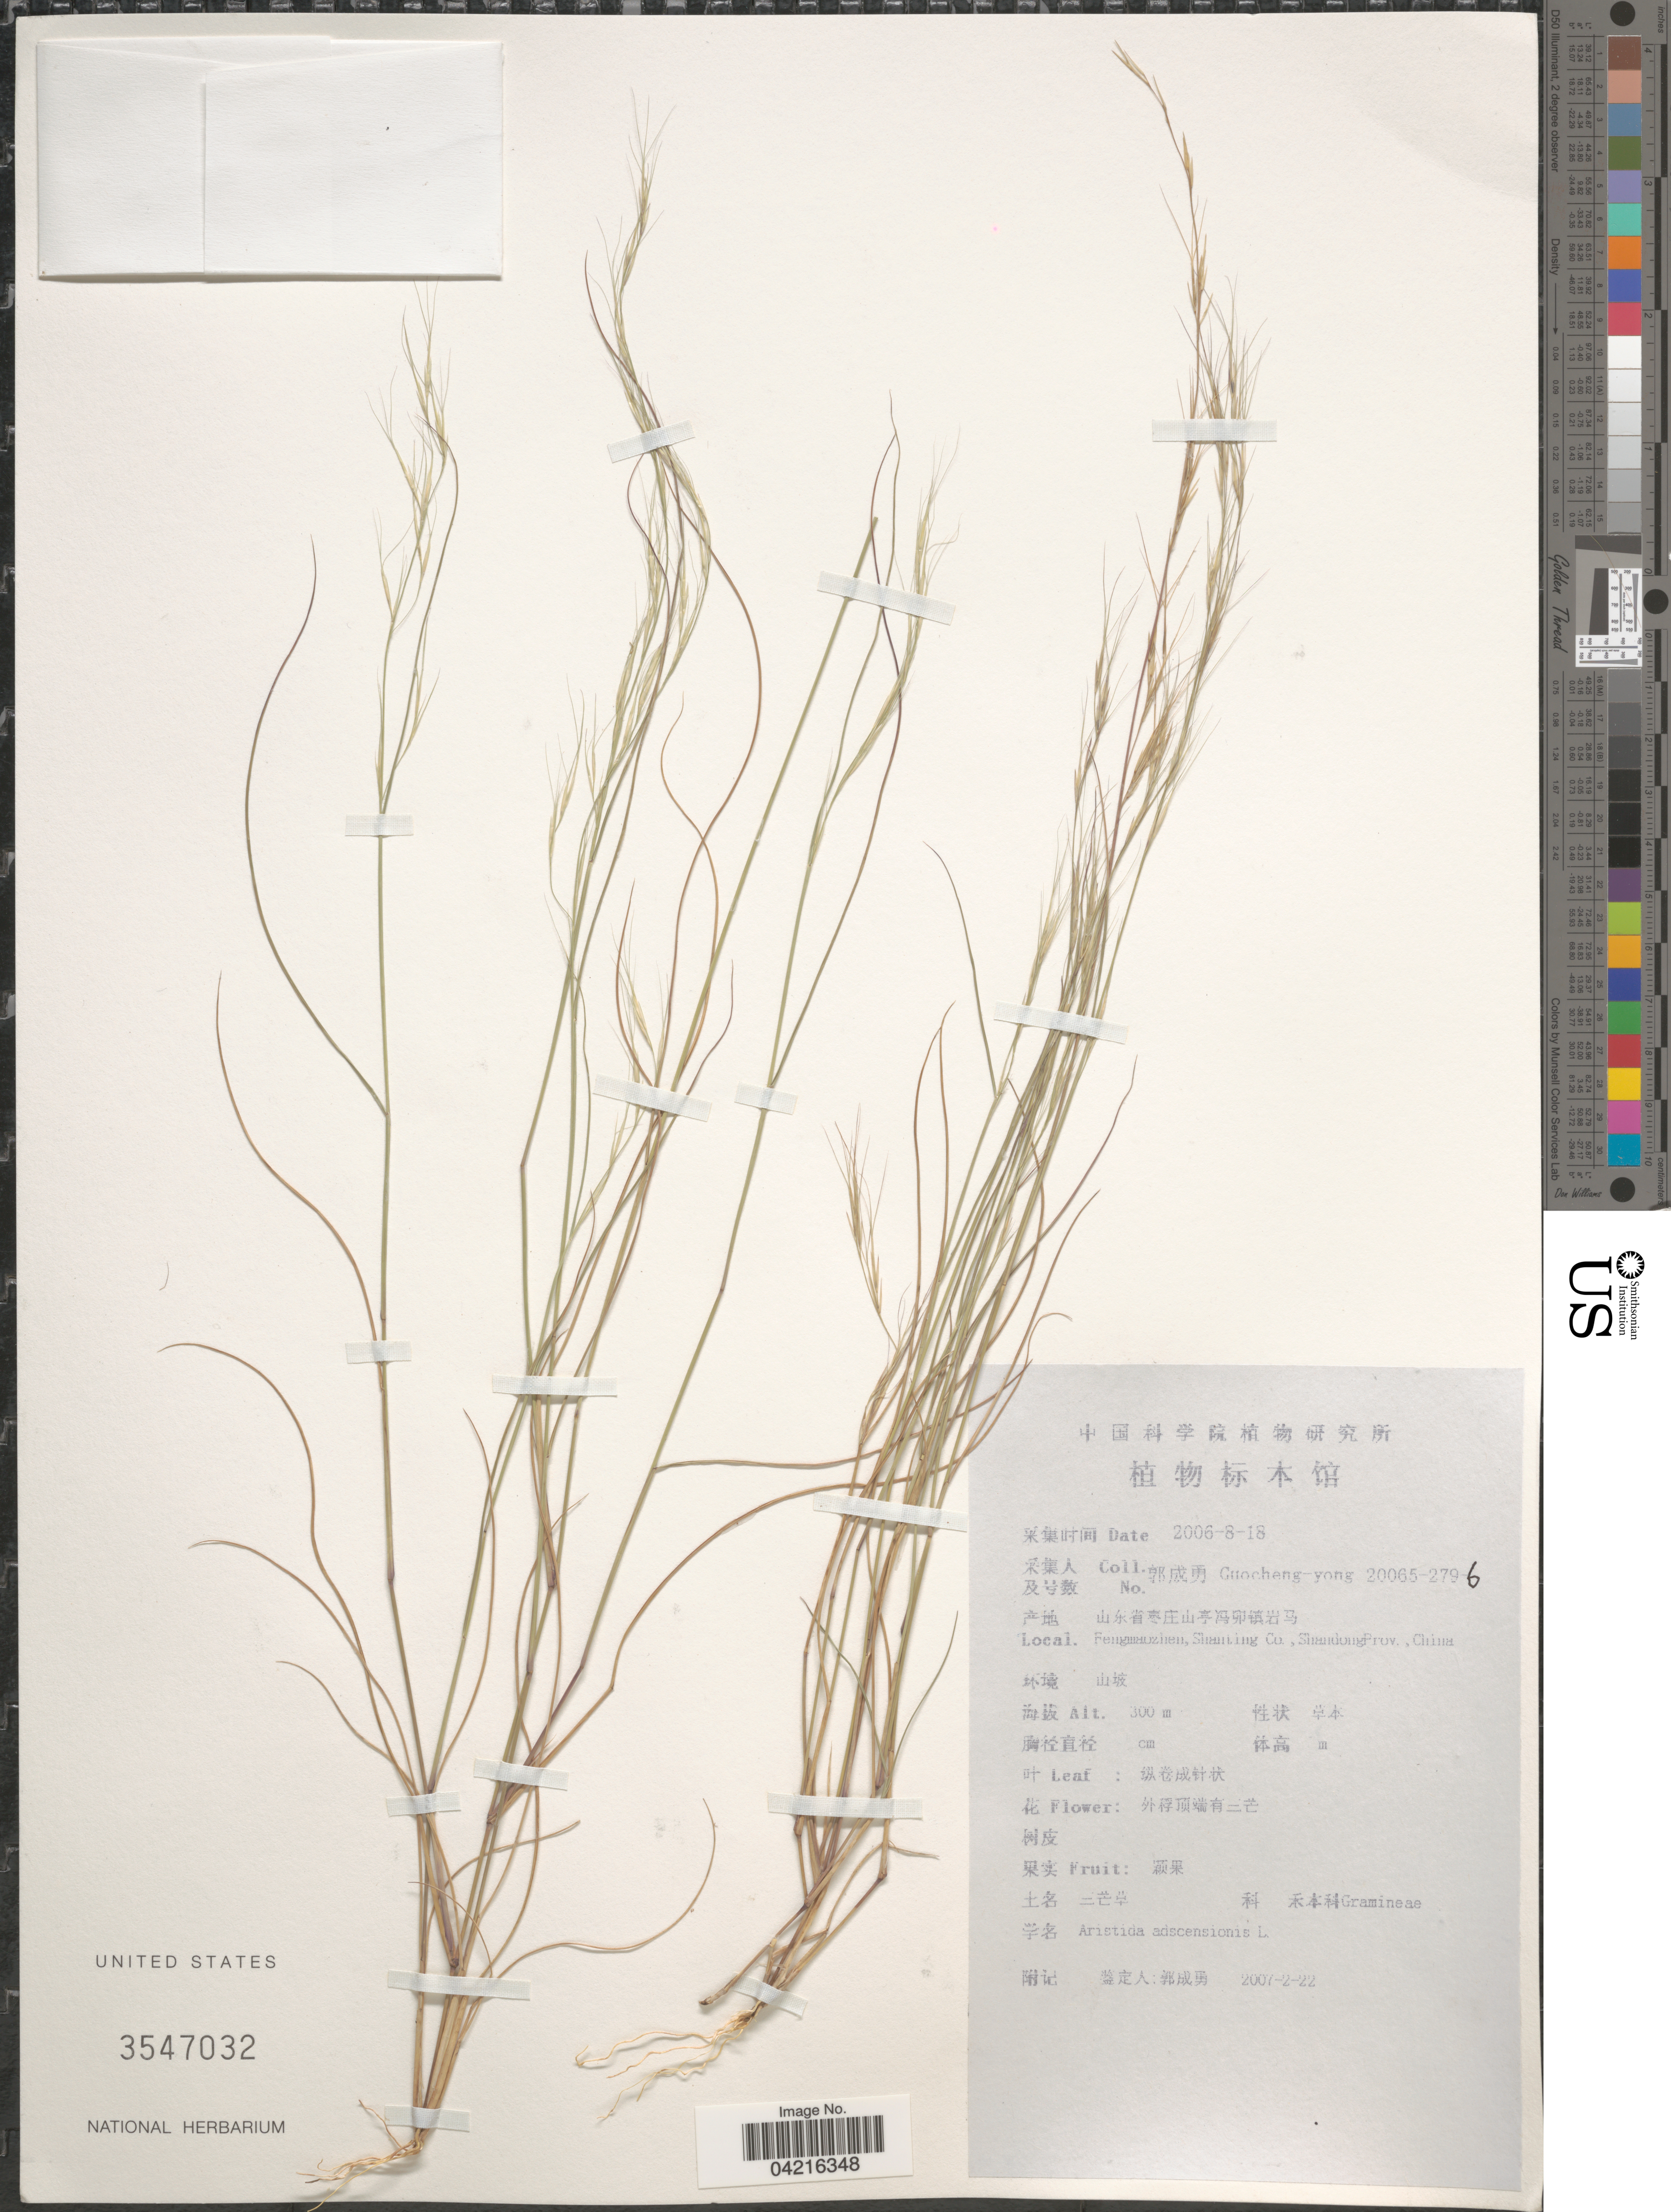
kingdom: Plantae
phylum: Tracheophyta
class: Liliopsida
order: Poales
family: Poaceae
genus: Aristida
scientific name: Aristida adscensionis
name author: L.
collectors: Guo cheng-yong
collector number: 20065-279-6*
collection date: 2006-08-18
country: China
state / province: Shandong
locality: Fengmaozhen, Shanting Co., Shandong Prov.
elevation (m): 300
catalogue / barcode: US 3547032